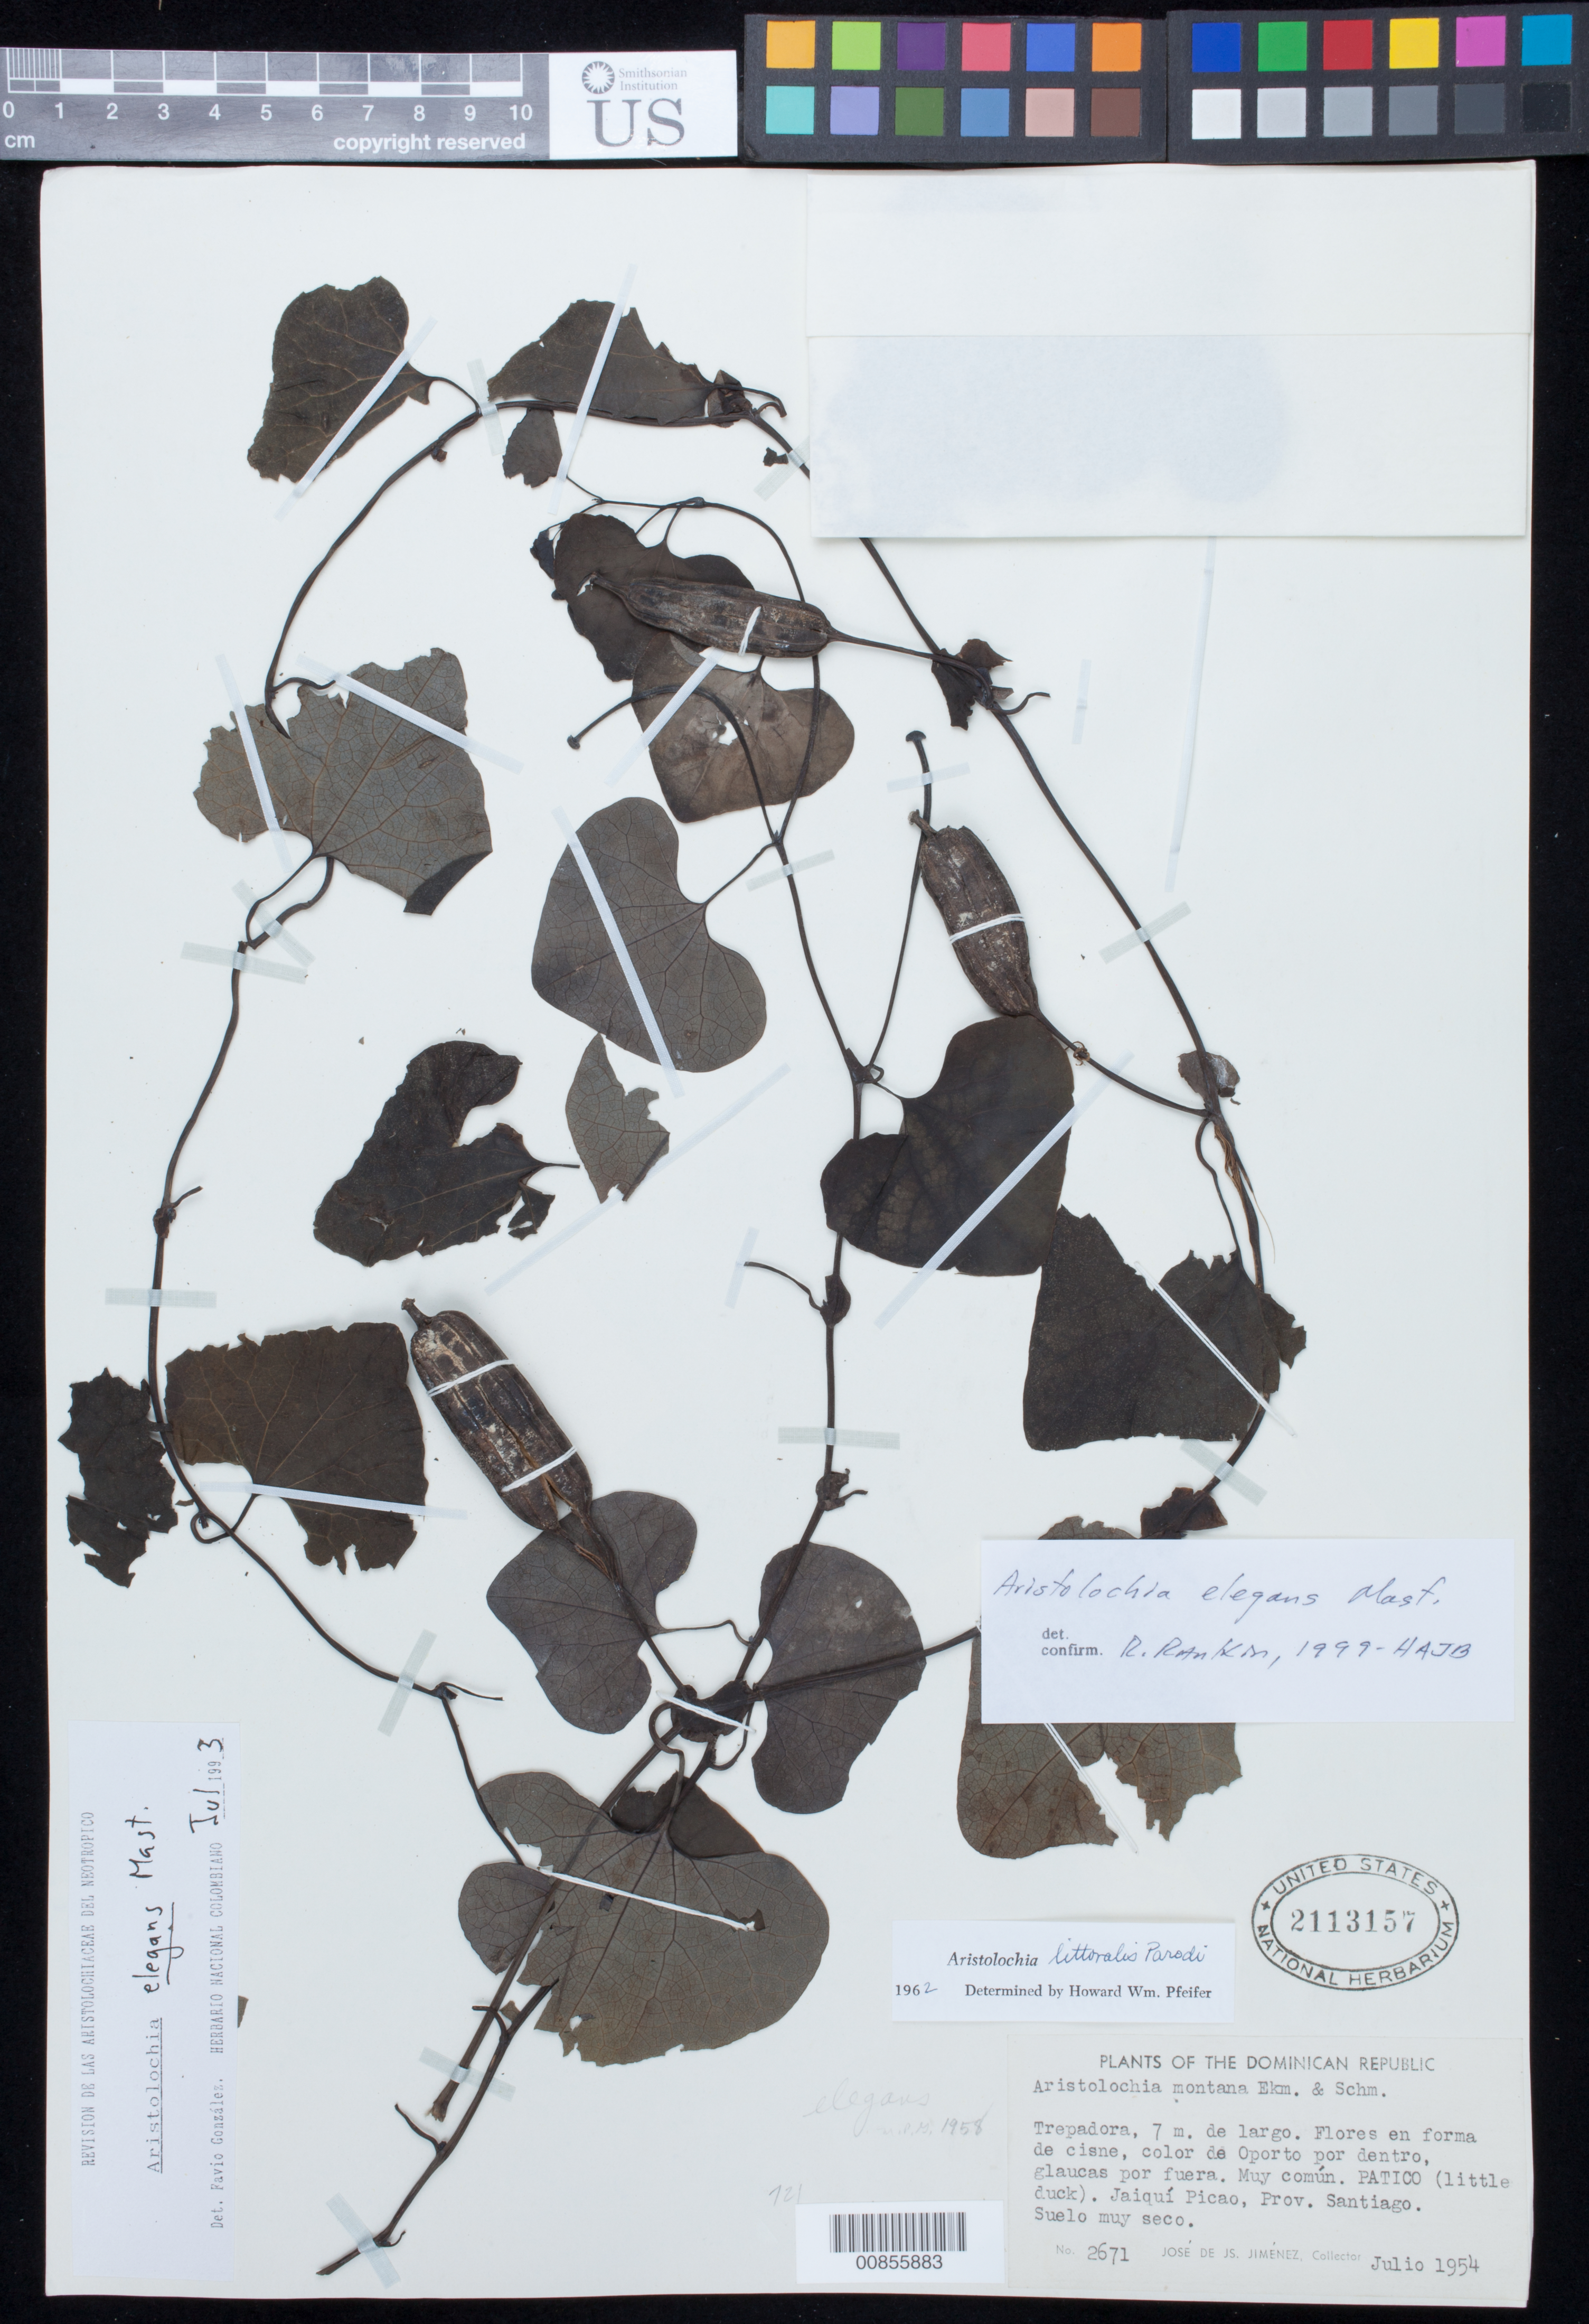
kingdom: Plantae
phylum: Tracheophyta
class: Magnoliopsida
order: Piperales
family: Aristolochiaceae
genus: Aristolochia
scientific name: Aristolochia elegans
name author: Mast.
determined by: Rankin Rodriguez, Rosa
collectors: J. J. Jiménez Almonte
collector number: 2671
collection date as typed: Jul 1954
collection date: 1954-07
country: Dominican Republic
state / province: Santiago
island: Hispaniola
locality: Jaiquí Picado.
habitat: Suelo muy seco.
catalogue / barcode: US 2113157